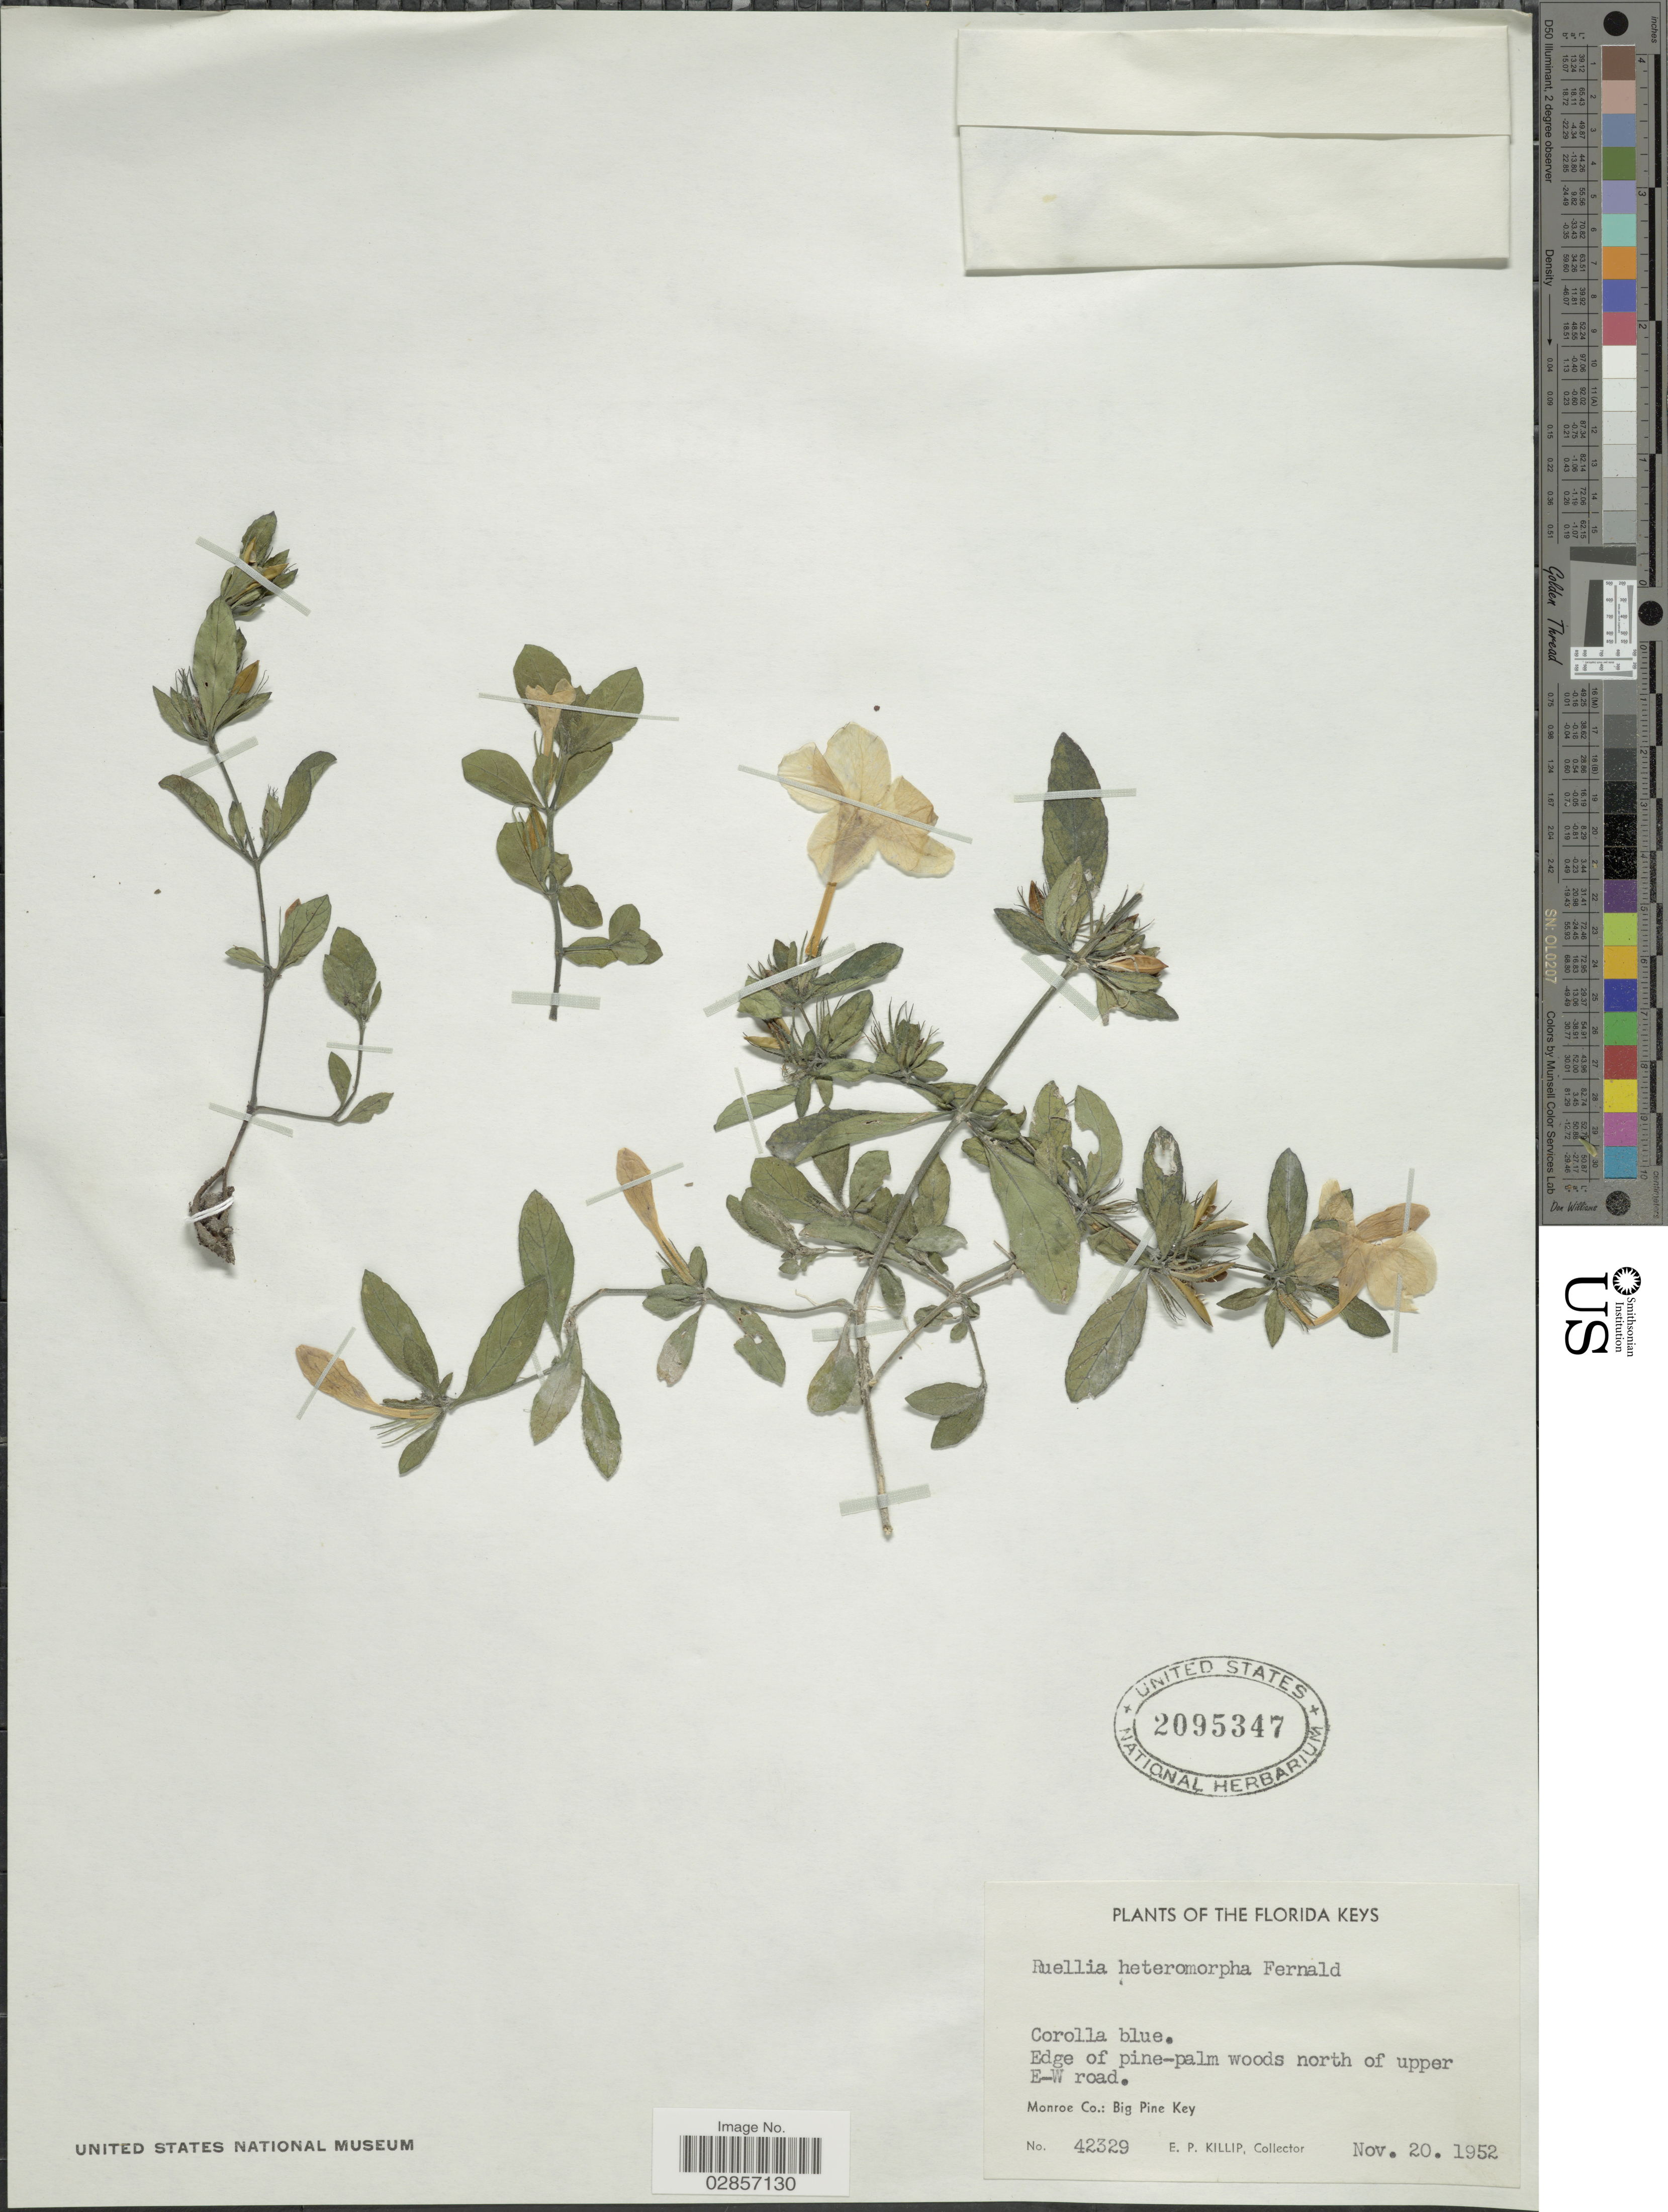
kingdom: Plantae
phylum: Tracheophyta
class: Magnoliopsida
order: Lamiales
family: Acanthaceae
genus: Ruellia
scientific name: Ruellia heteromorpha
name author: Fernald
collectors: E. P. Killip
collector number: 42329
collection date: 1952-11-20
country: United States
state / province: Florida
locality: The Florida Keys, Edge of pine-palm woods north of upper E-W road, Monroe Co.: Big Pine Key.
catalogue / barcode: US 2095347